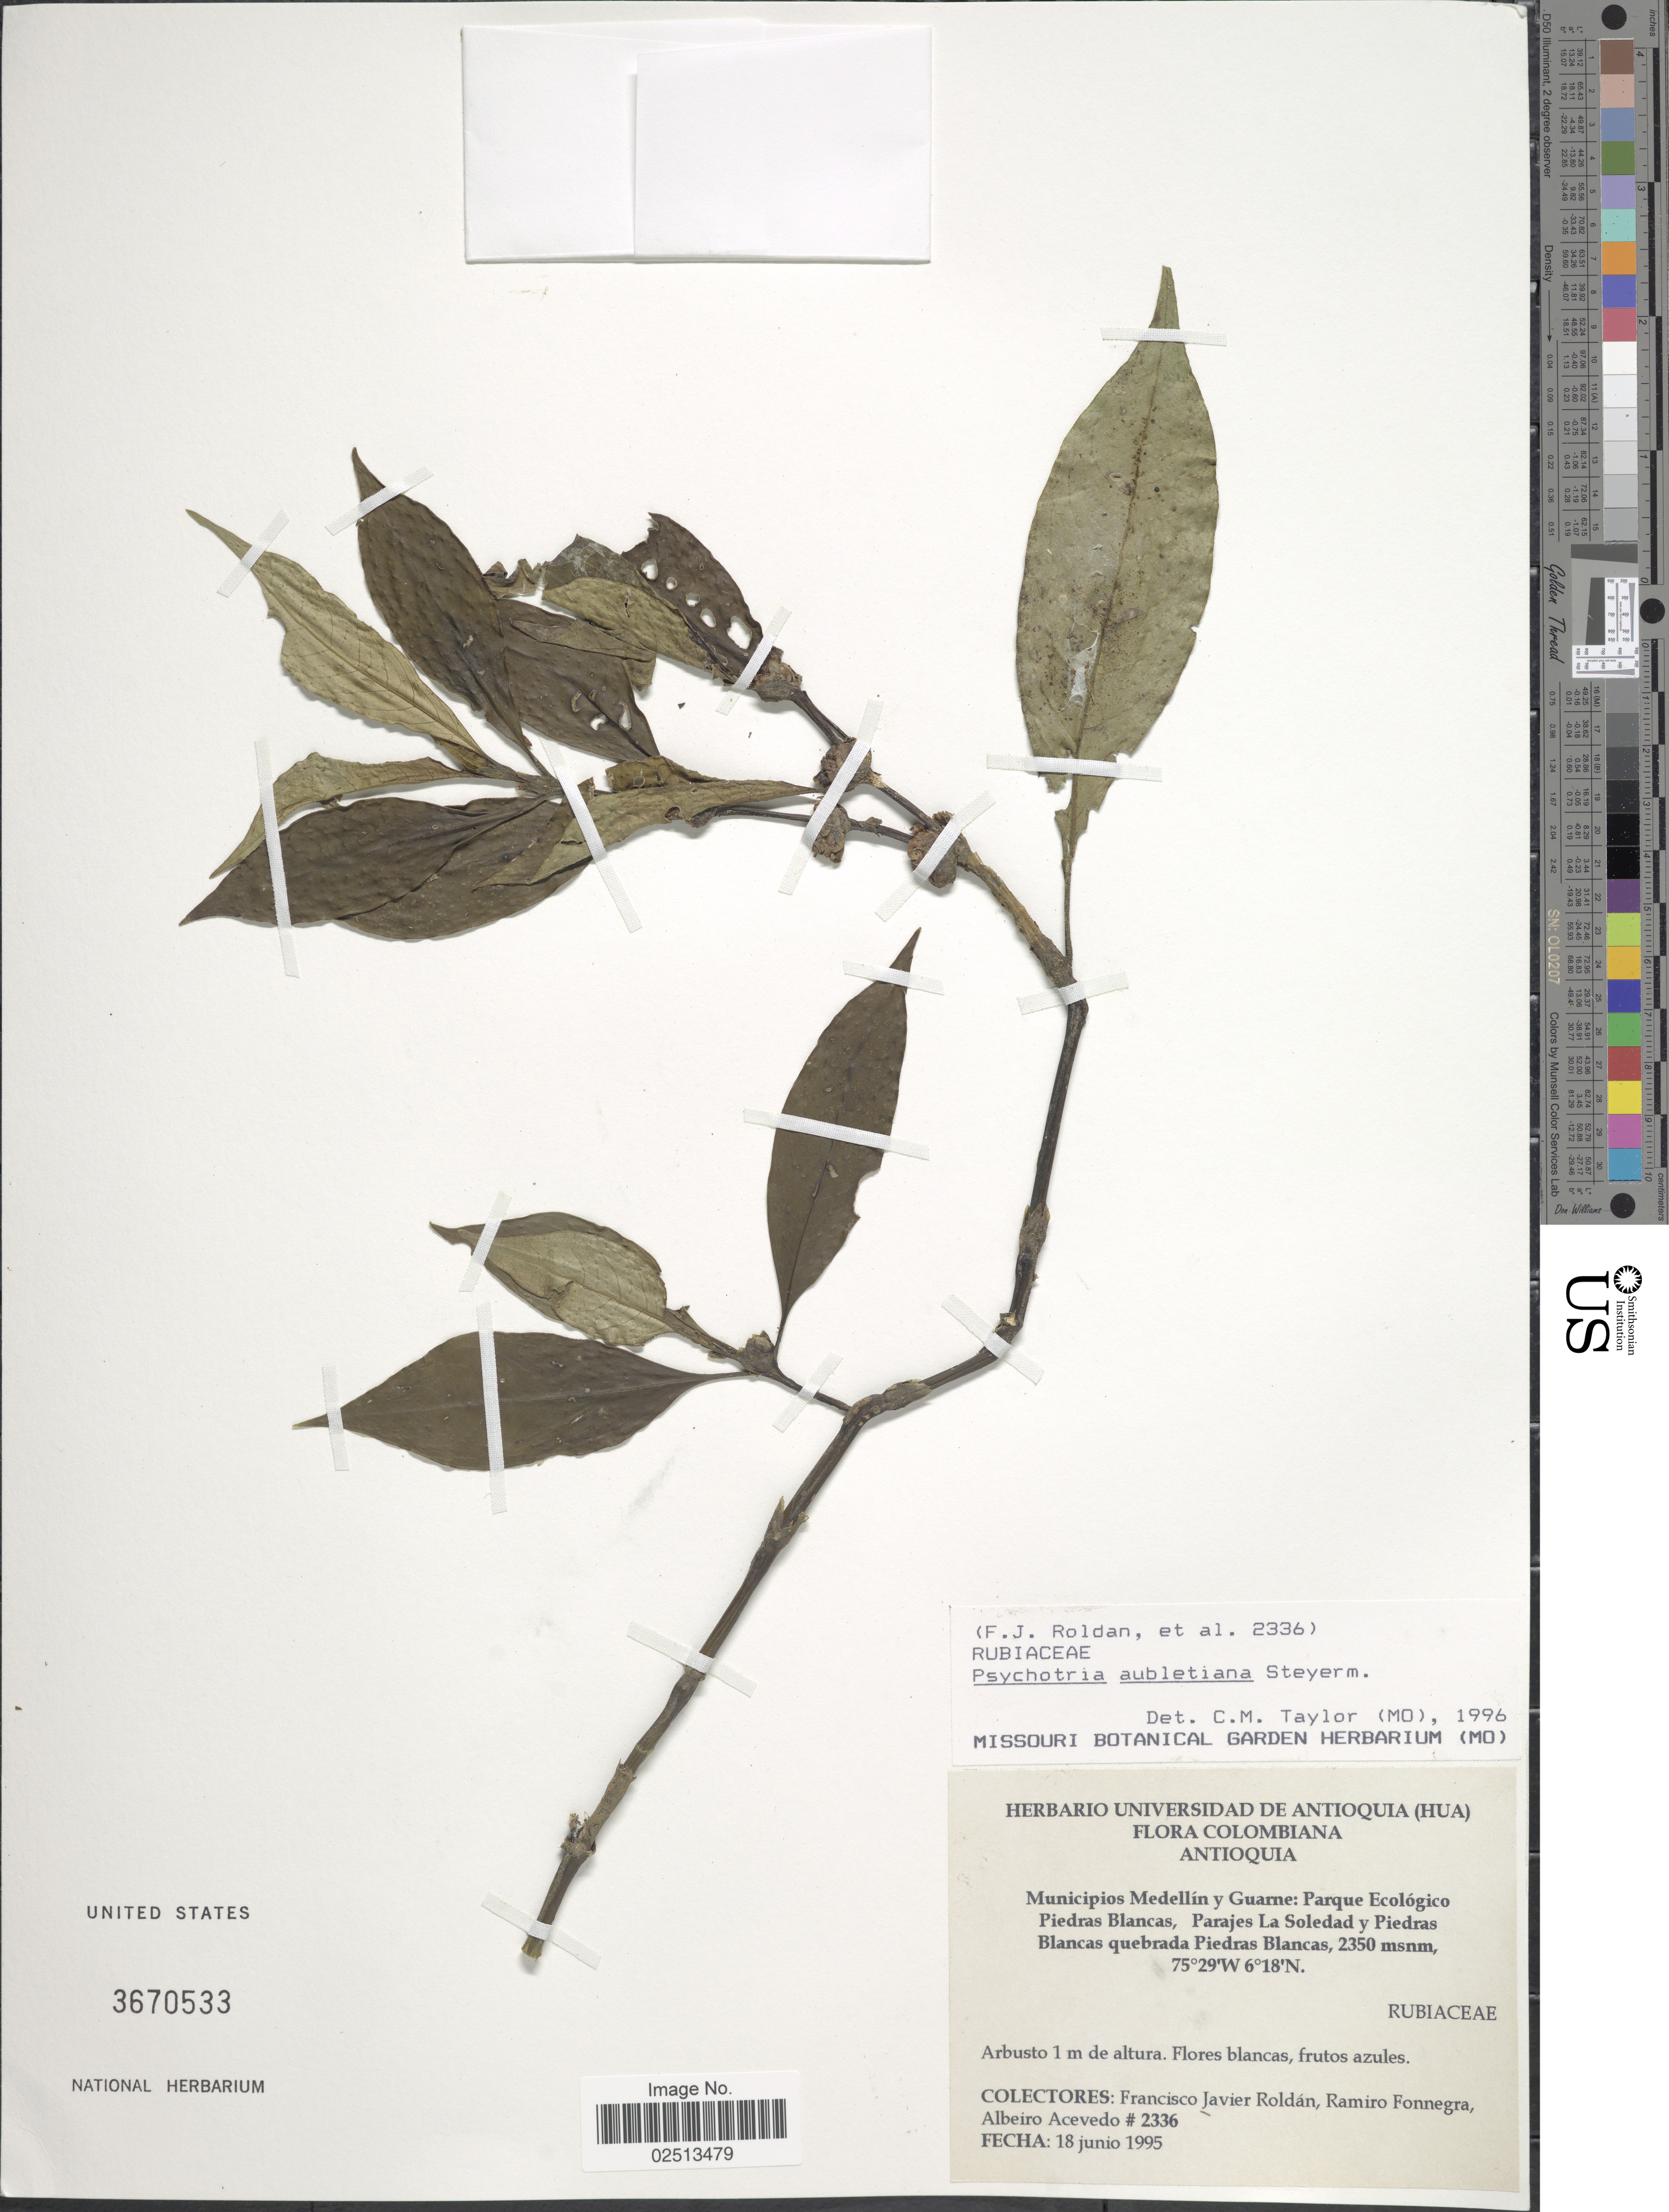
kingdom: Plantae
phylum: Tracheophyta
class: Magnoliopsida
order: Gentianales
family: Rubiaceae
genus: Psychotria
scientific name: Psychotria aubletiana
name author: Steyerm.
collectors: F. J. Roldán, R. Fonnegra & A. Acevedo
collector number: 2336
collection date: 1995-06-18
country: Colombia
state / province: Antioquia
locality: Municipios Medellín y Guarne: Parque Ecológico Piedras Blancas, Parajes La Soledad y Piedras Blancas quebrada Piedras Blancas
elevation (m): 2350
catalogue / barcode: US 3670533